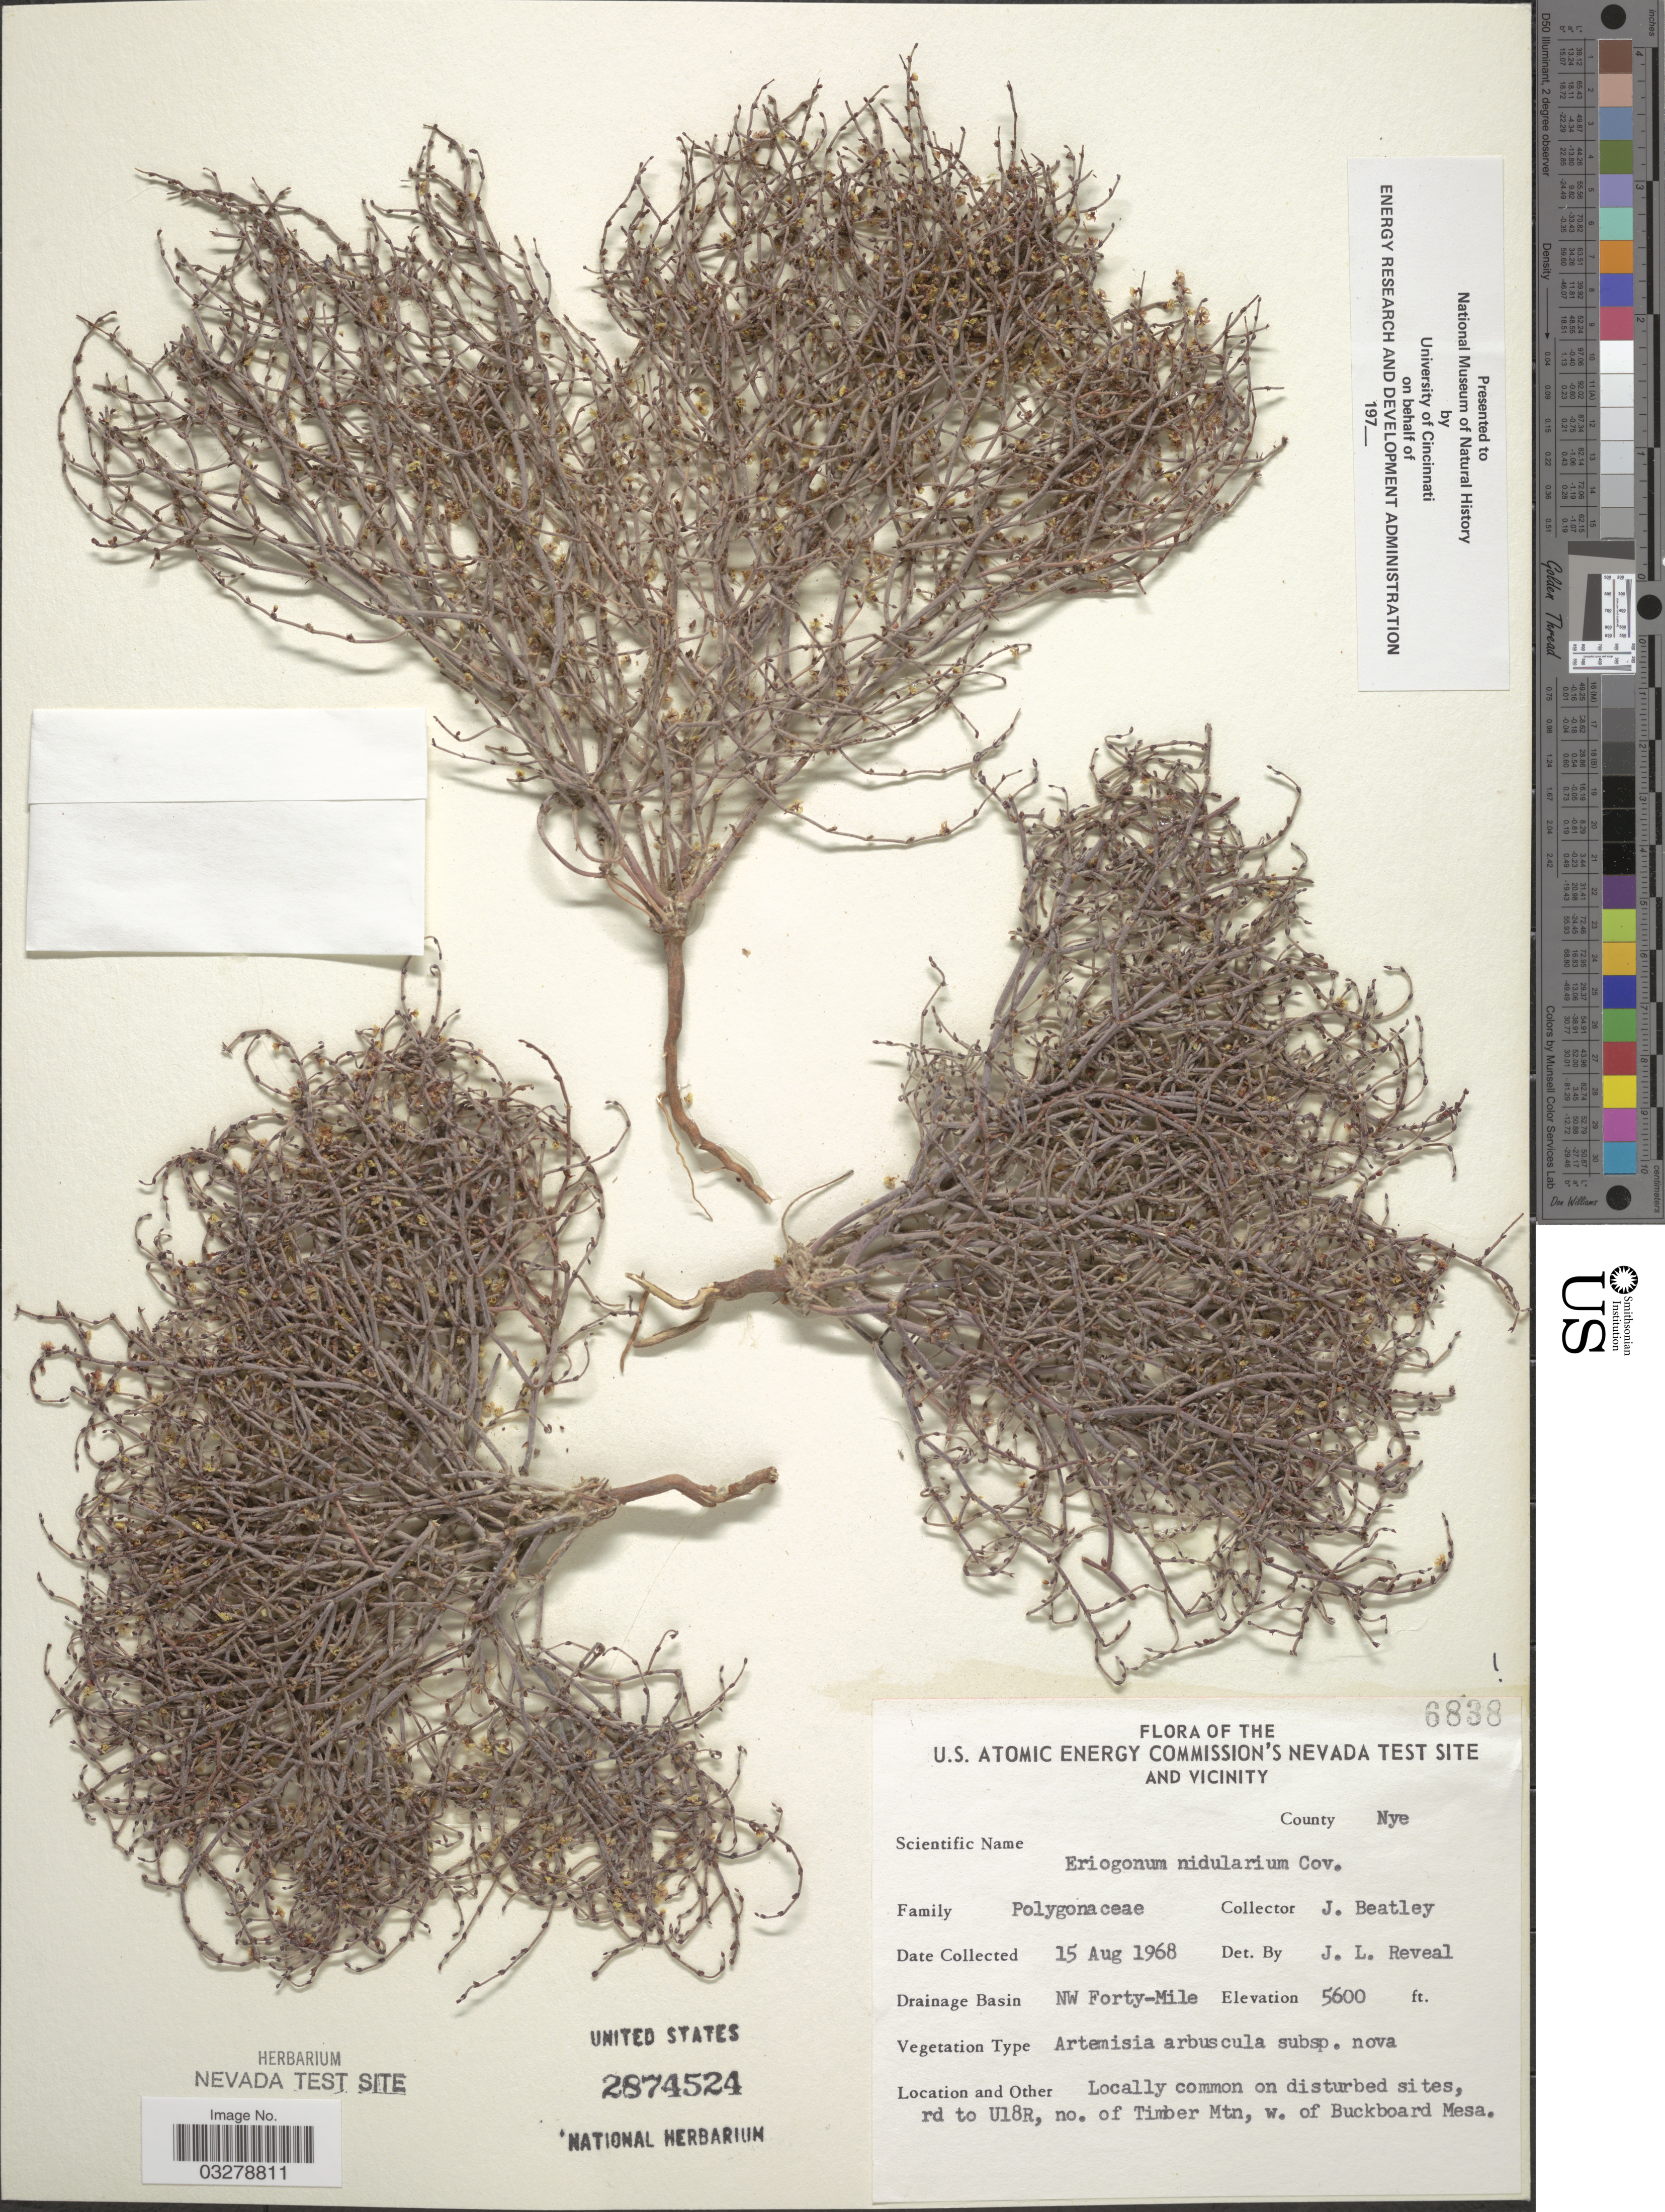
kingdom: Plantae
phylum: Tracheophyta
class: Magnoliopsida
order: Caryophyllales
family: Polygonaceae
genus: Eriogonum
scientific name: Eriogonum nidularium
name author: Coville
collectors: J. C. Beatley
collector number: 6838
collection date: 1968-08-15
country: United States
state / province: Nevada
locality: U.S. Atomic Energy Commission's Nevada Test Site and Vicinity. County Nye. Drainage Basin NW Forty-Mile. On disturbed sites, rd to U18R, no. of Timber Mtn, w. of Buckboard Mesa.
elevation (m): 1707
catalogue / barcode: US 2874524